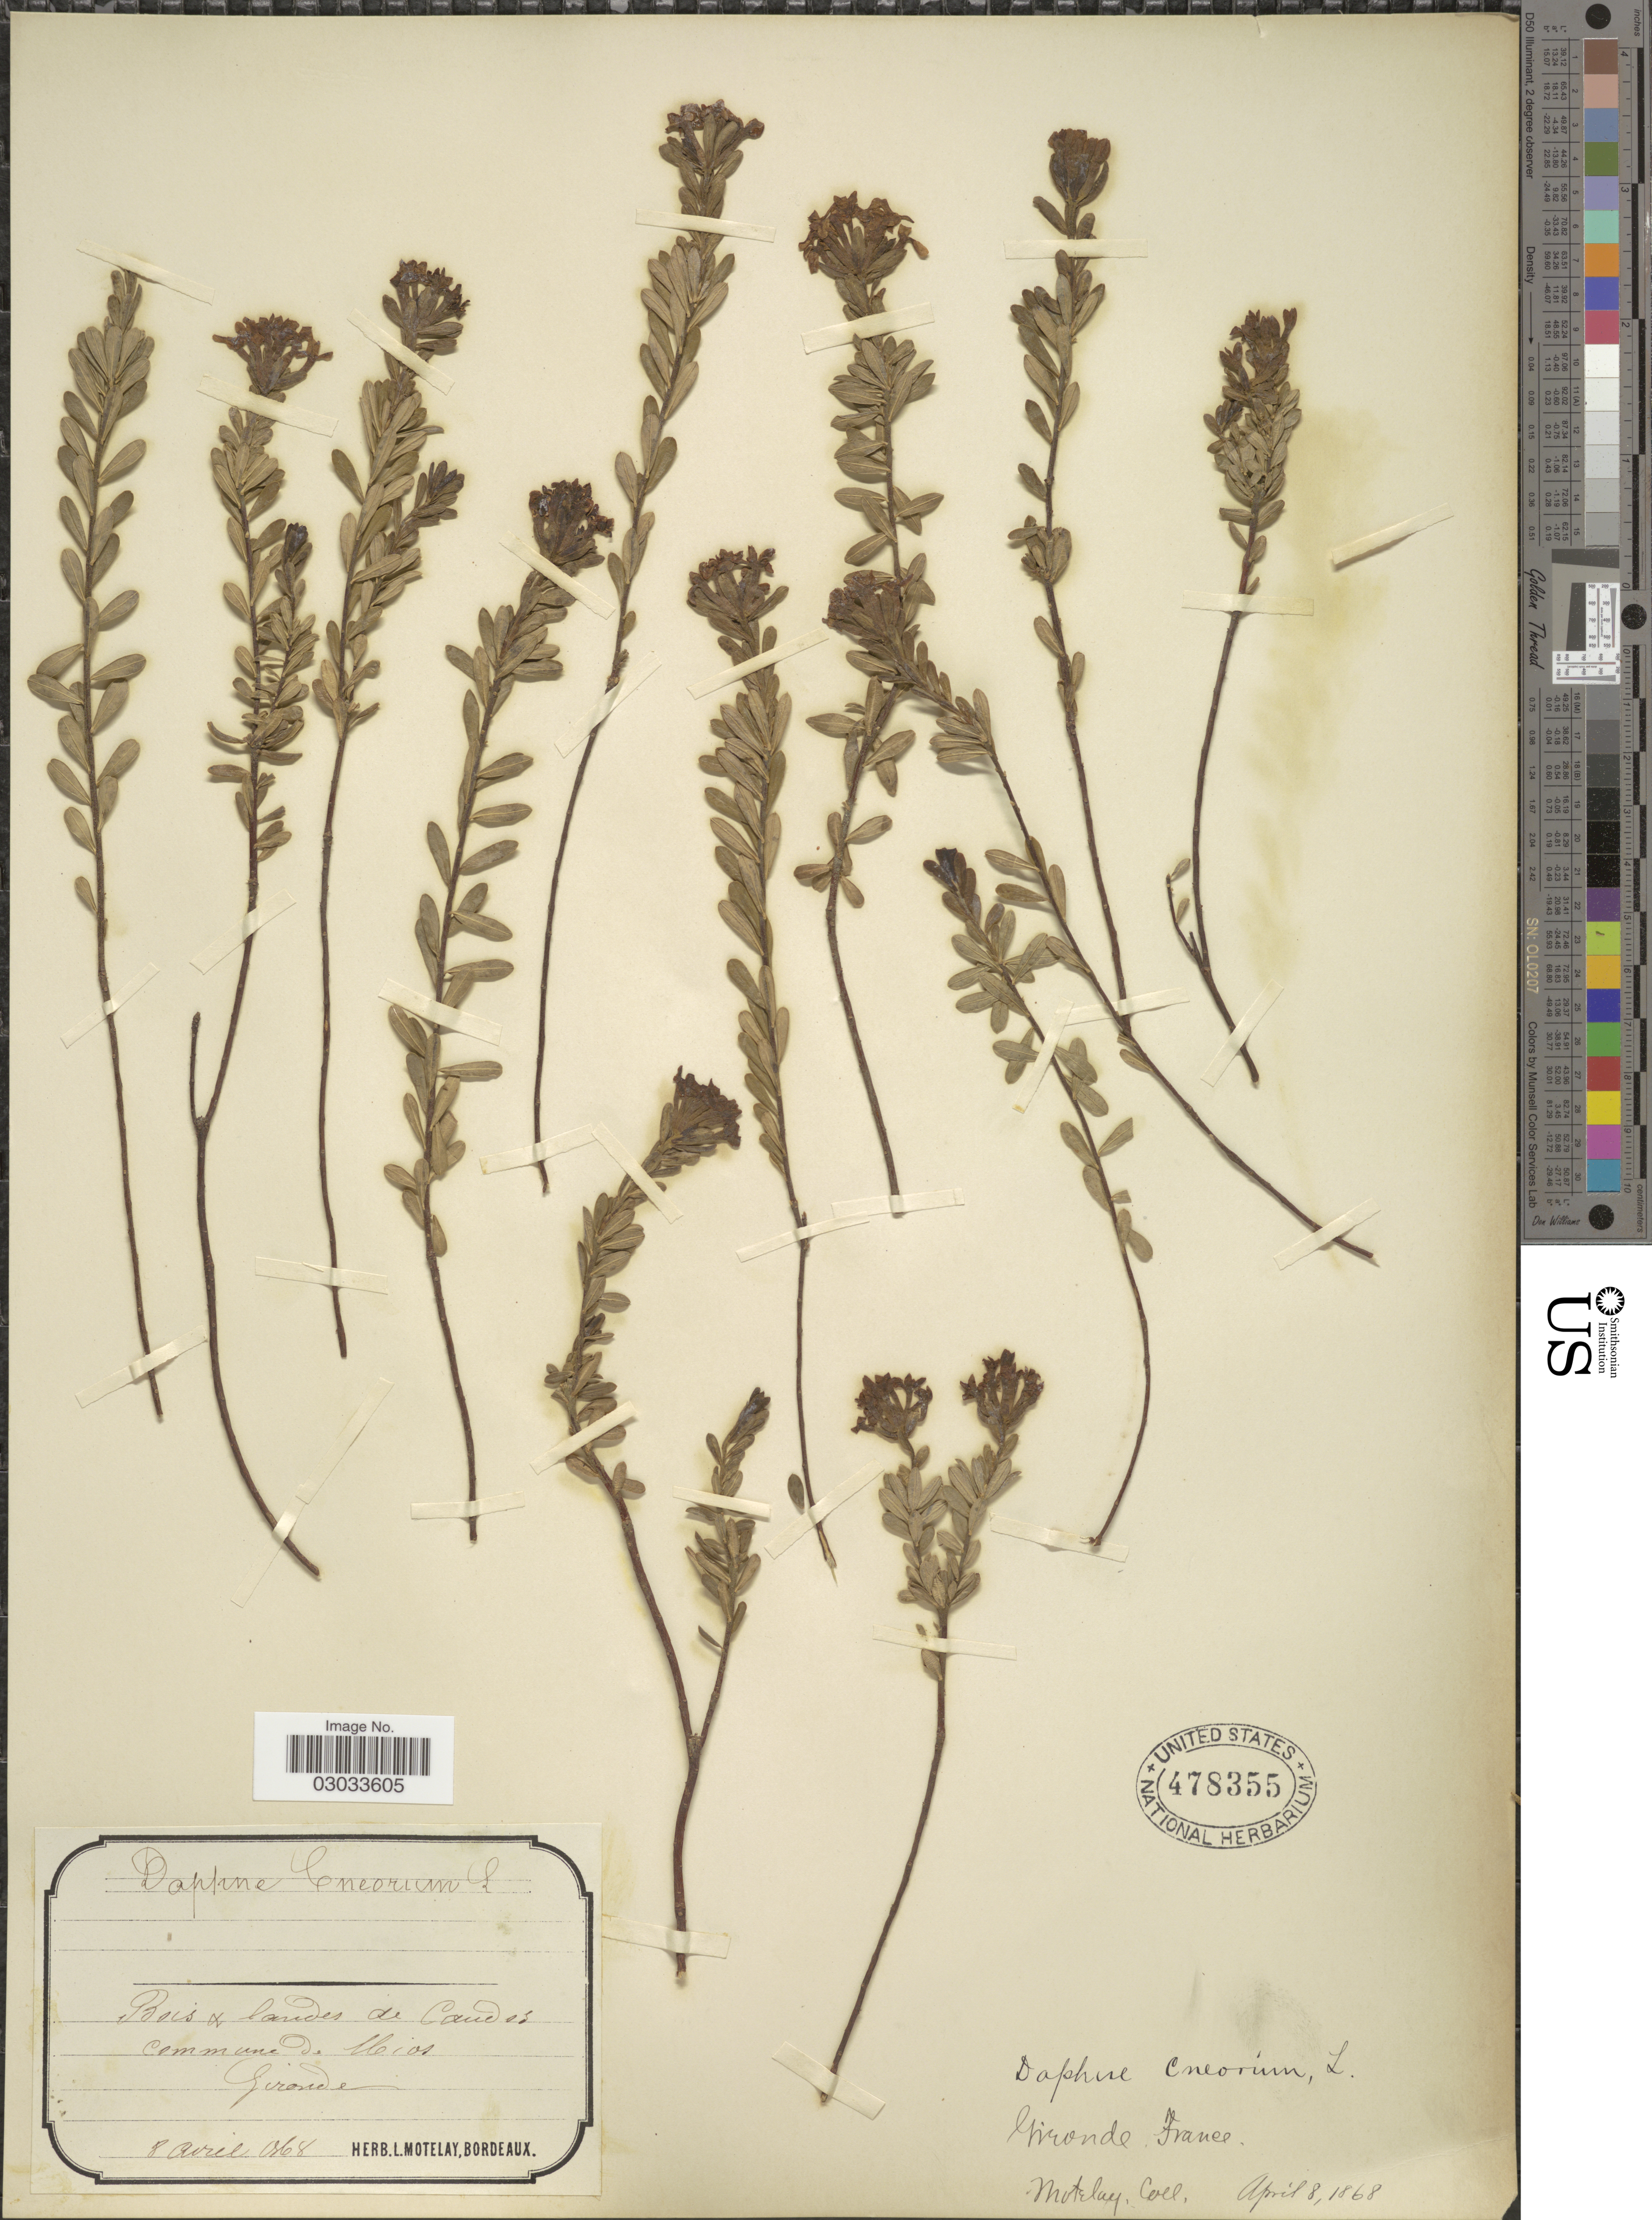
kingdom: Plantae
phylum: Tracheophyta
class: Magnoliopsida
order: Malvales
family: Thymelaeaceae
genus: Daphne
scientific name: Daphne cneorum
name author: L.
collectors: Motelay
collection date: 1868-04-08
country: France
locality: Bois [Foreign script] landes de Candos commune de Mios, Gironde.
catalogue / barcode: US 478355